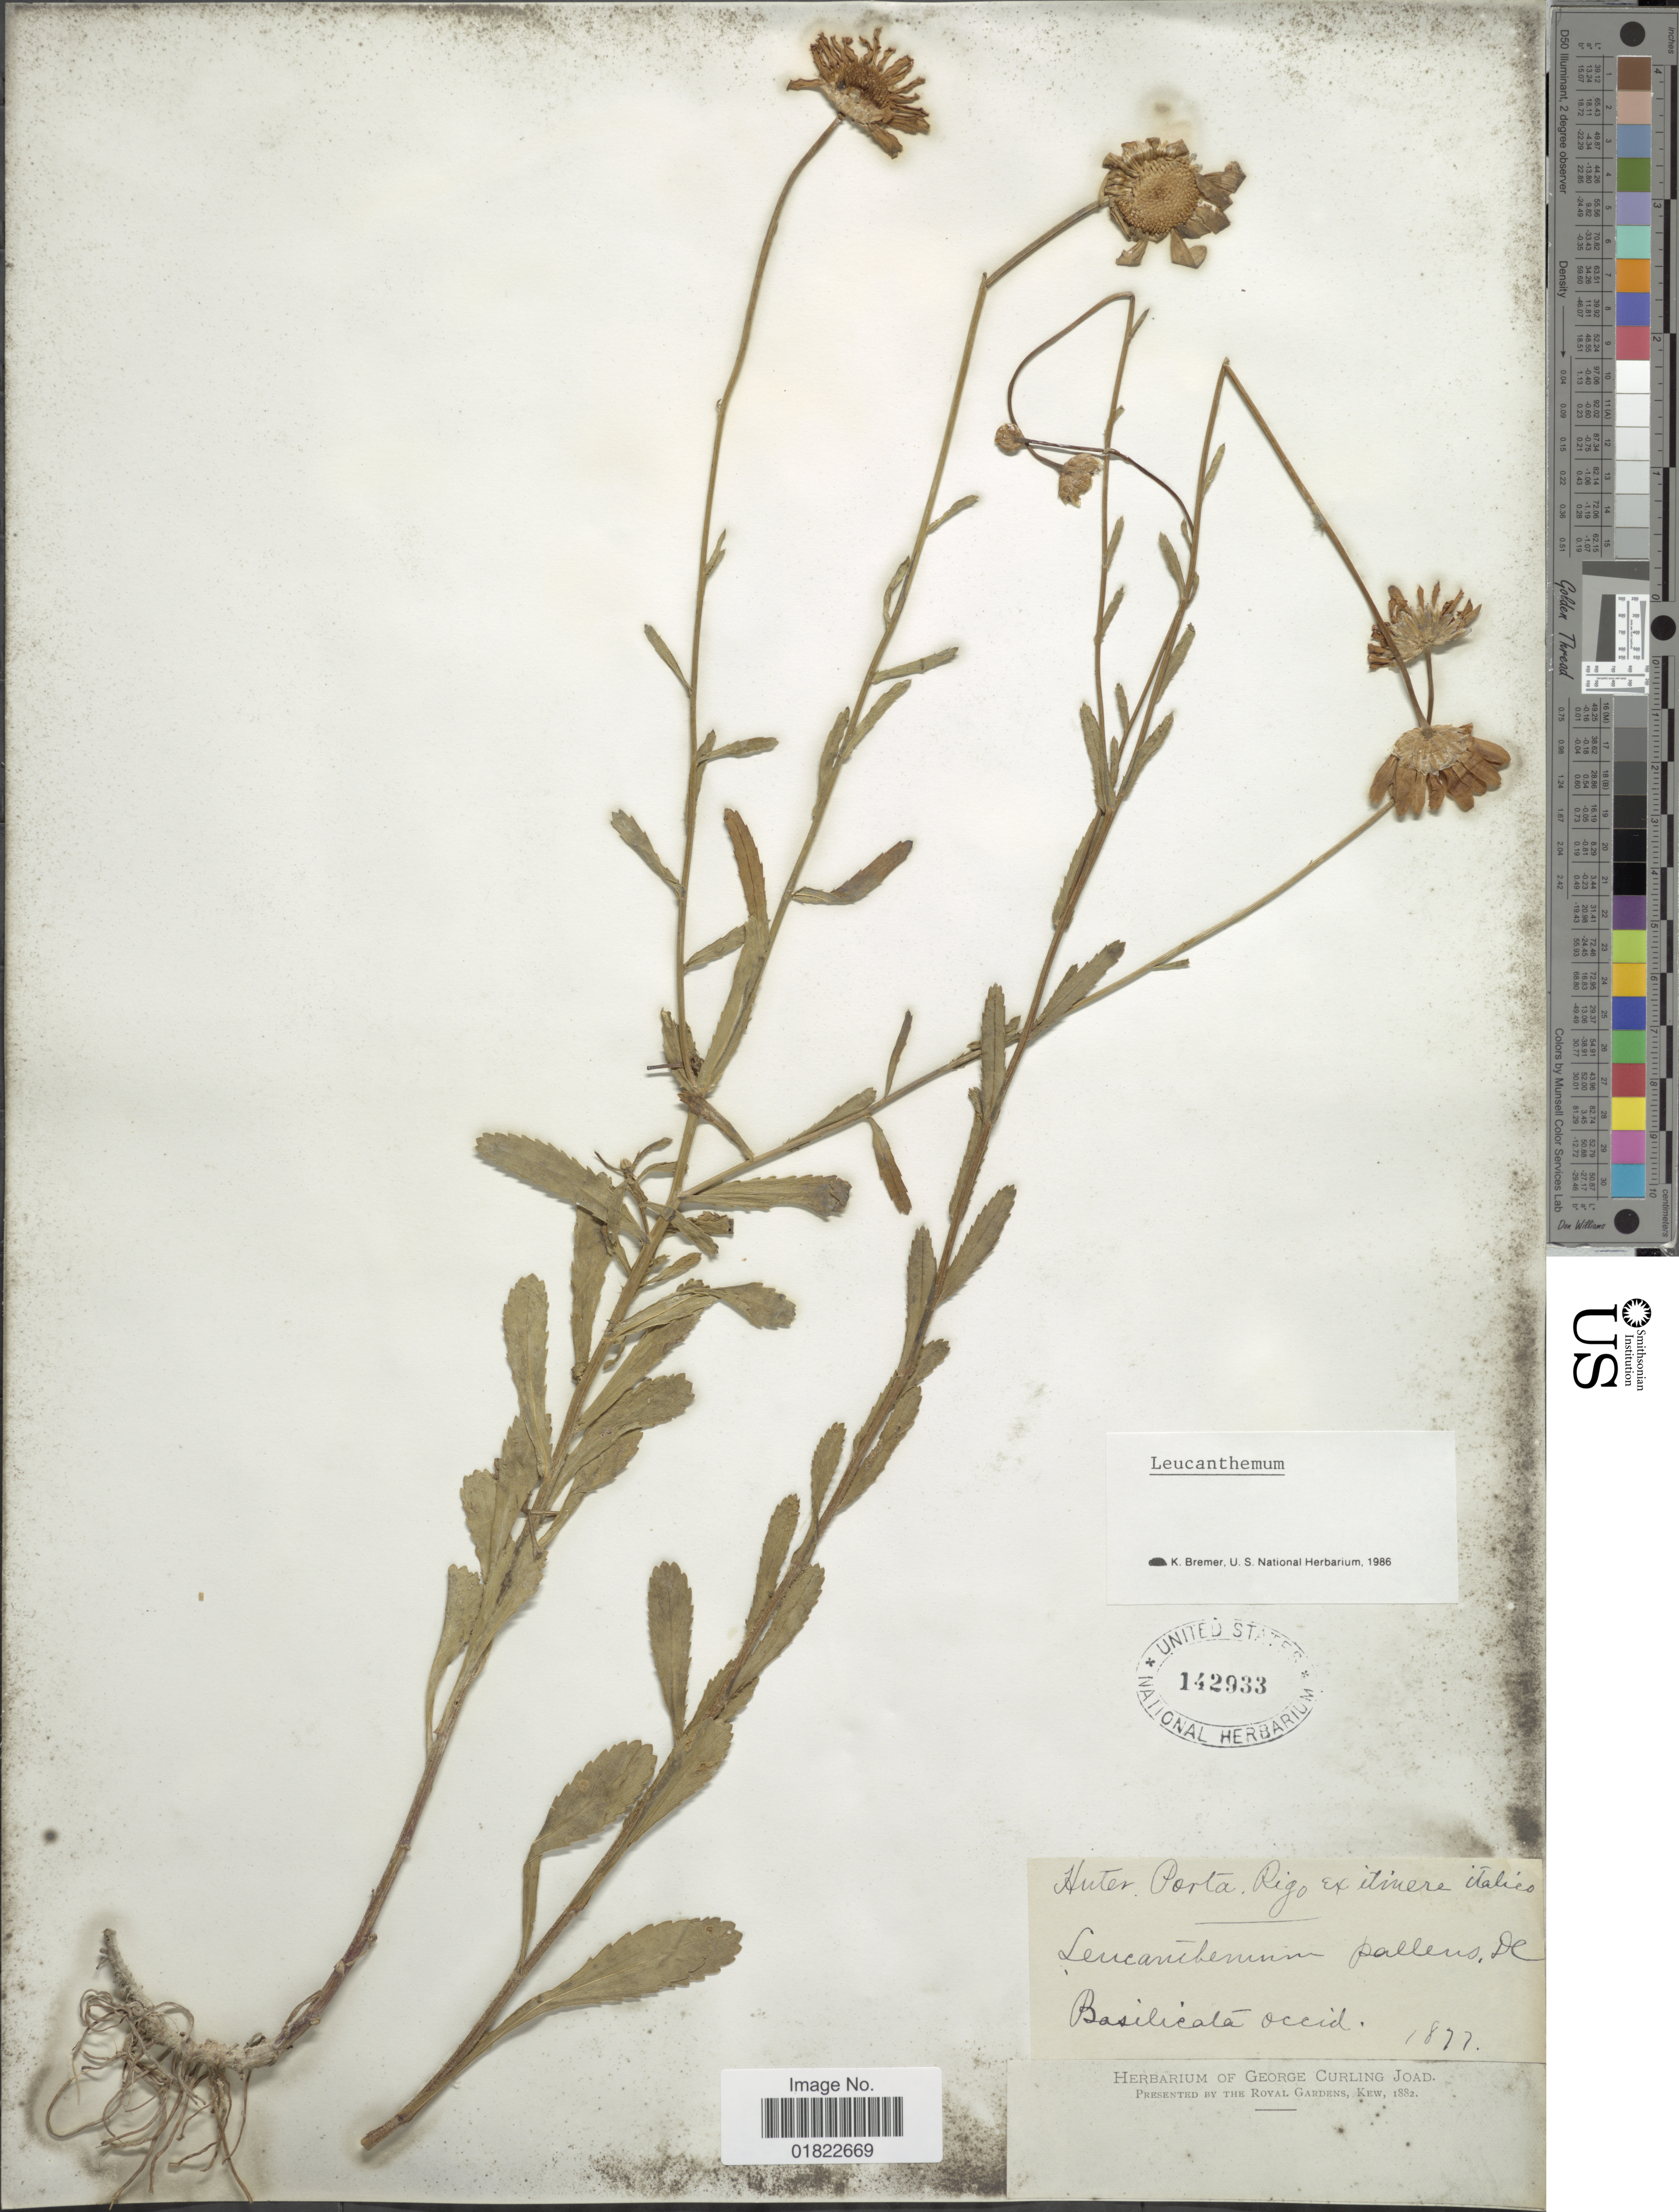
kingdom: Plantae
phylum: Tracheophyta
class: Magnoliopsida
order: Asterales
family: Asteraceae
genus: Leucanthemum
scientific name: Leucanthemum pallens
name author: DC.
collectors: -. Huter, P. Porta & -- Rigo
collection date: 1877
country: Italy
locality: Basilicata occid.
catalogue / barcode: US 142933